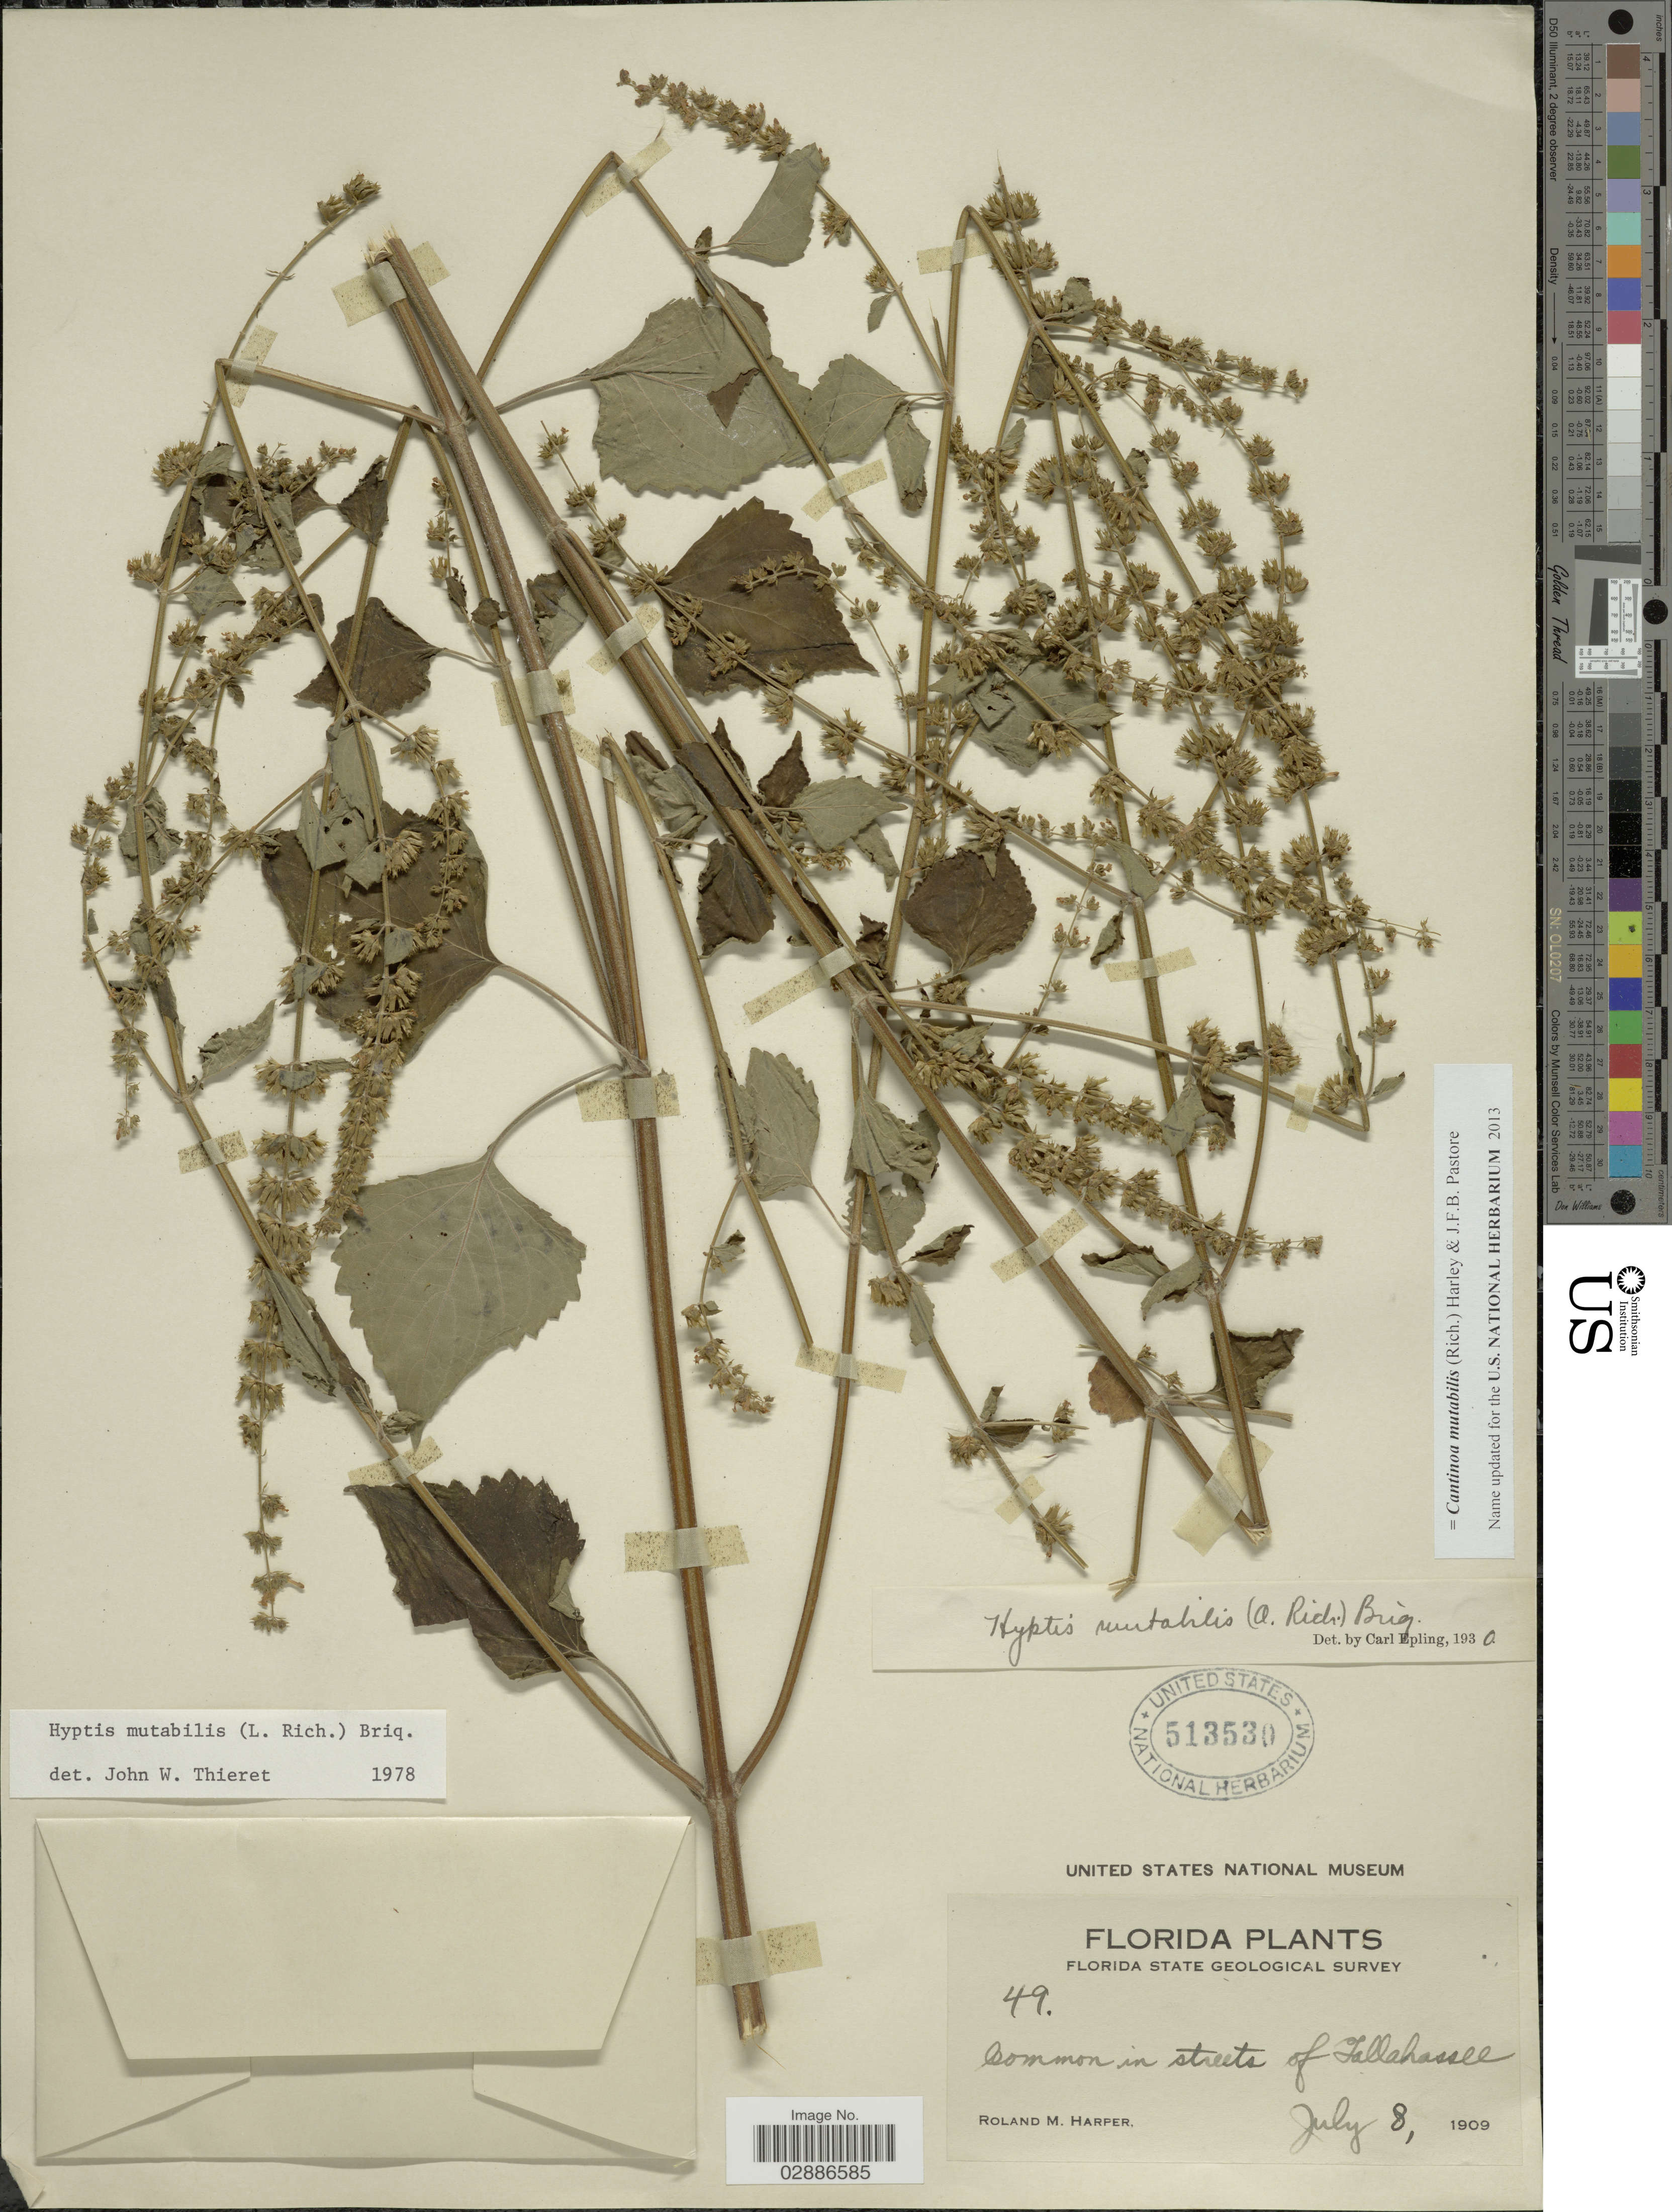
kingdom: Plantae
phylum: Tracheophyta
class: Magnoliopsida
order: Lamiales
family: Lamiaceae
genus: Cantinoa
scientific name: Cantinoa mutabilis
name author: (Epling) Harley & J.F.B. Pastore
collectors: R. M. Harper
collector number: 49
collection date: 1909-07-08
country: United States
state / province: Florida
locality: Common in streets of Tallahassee.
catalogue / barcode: US 513530